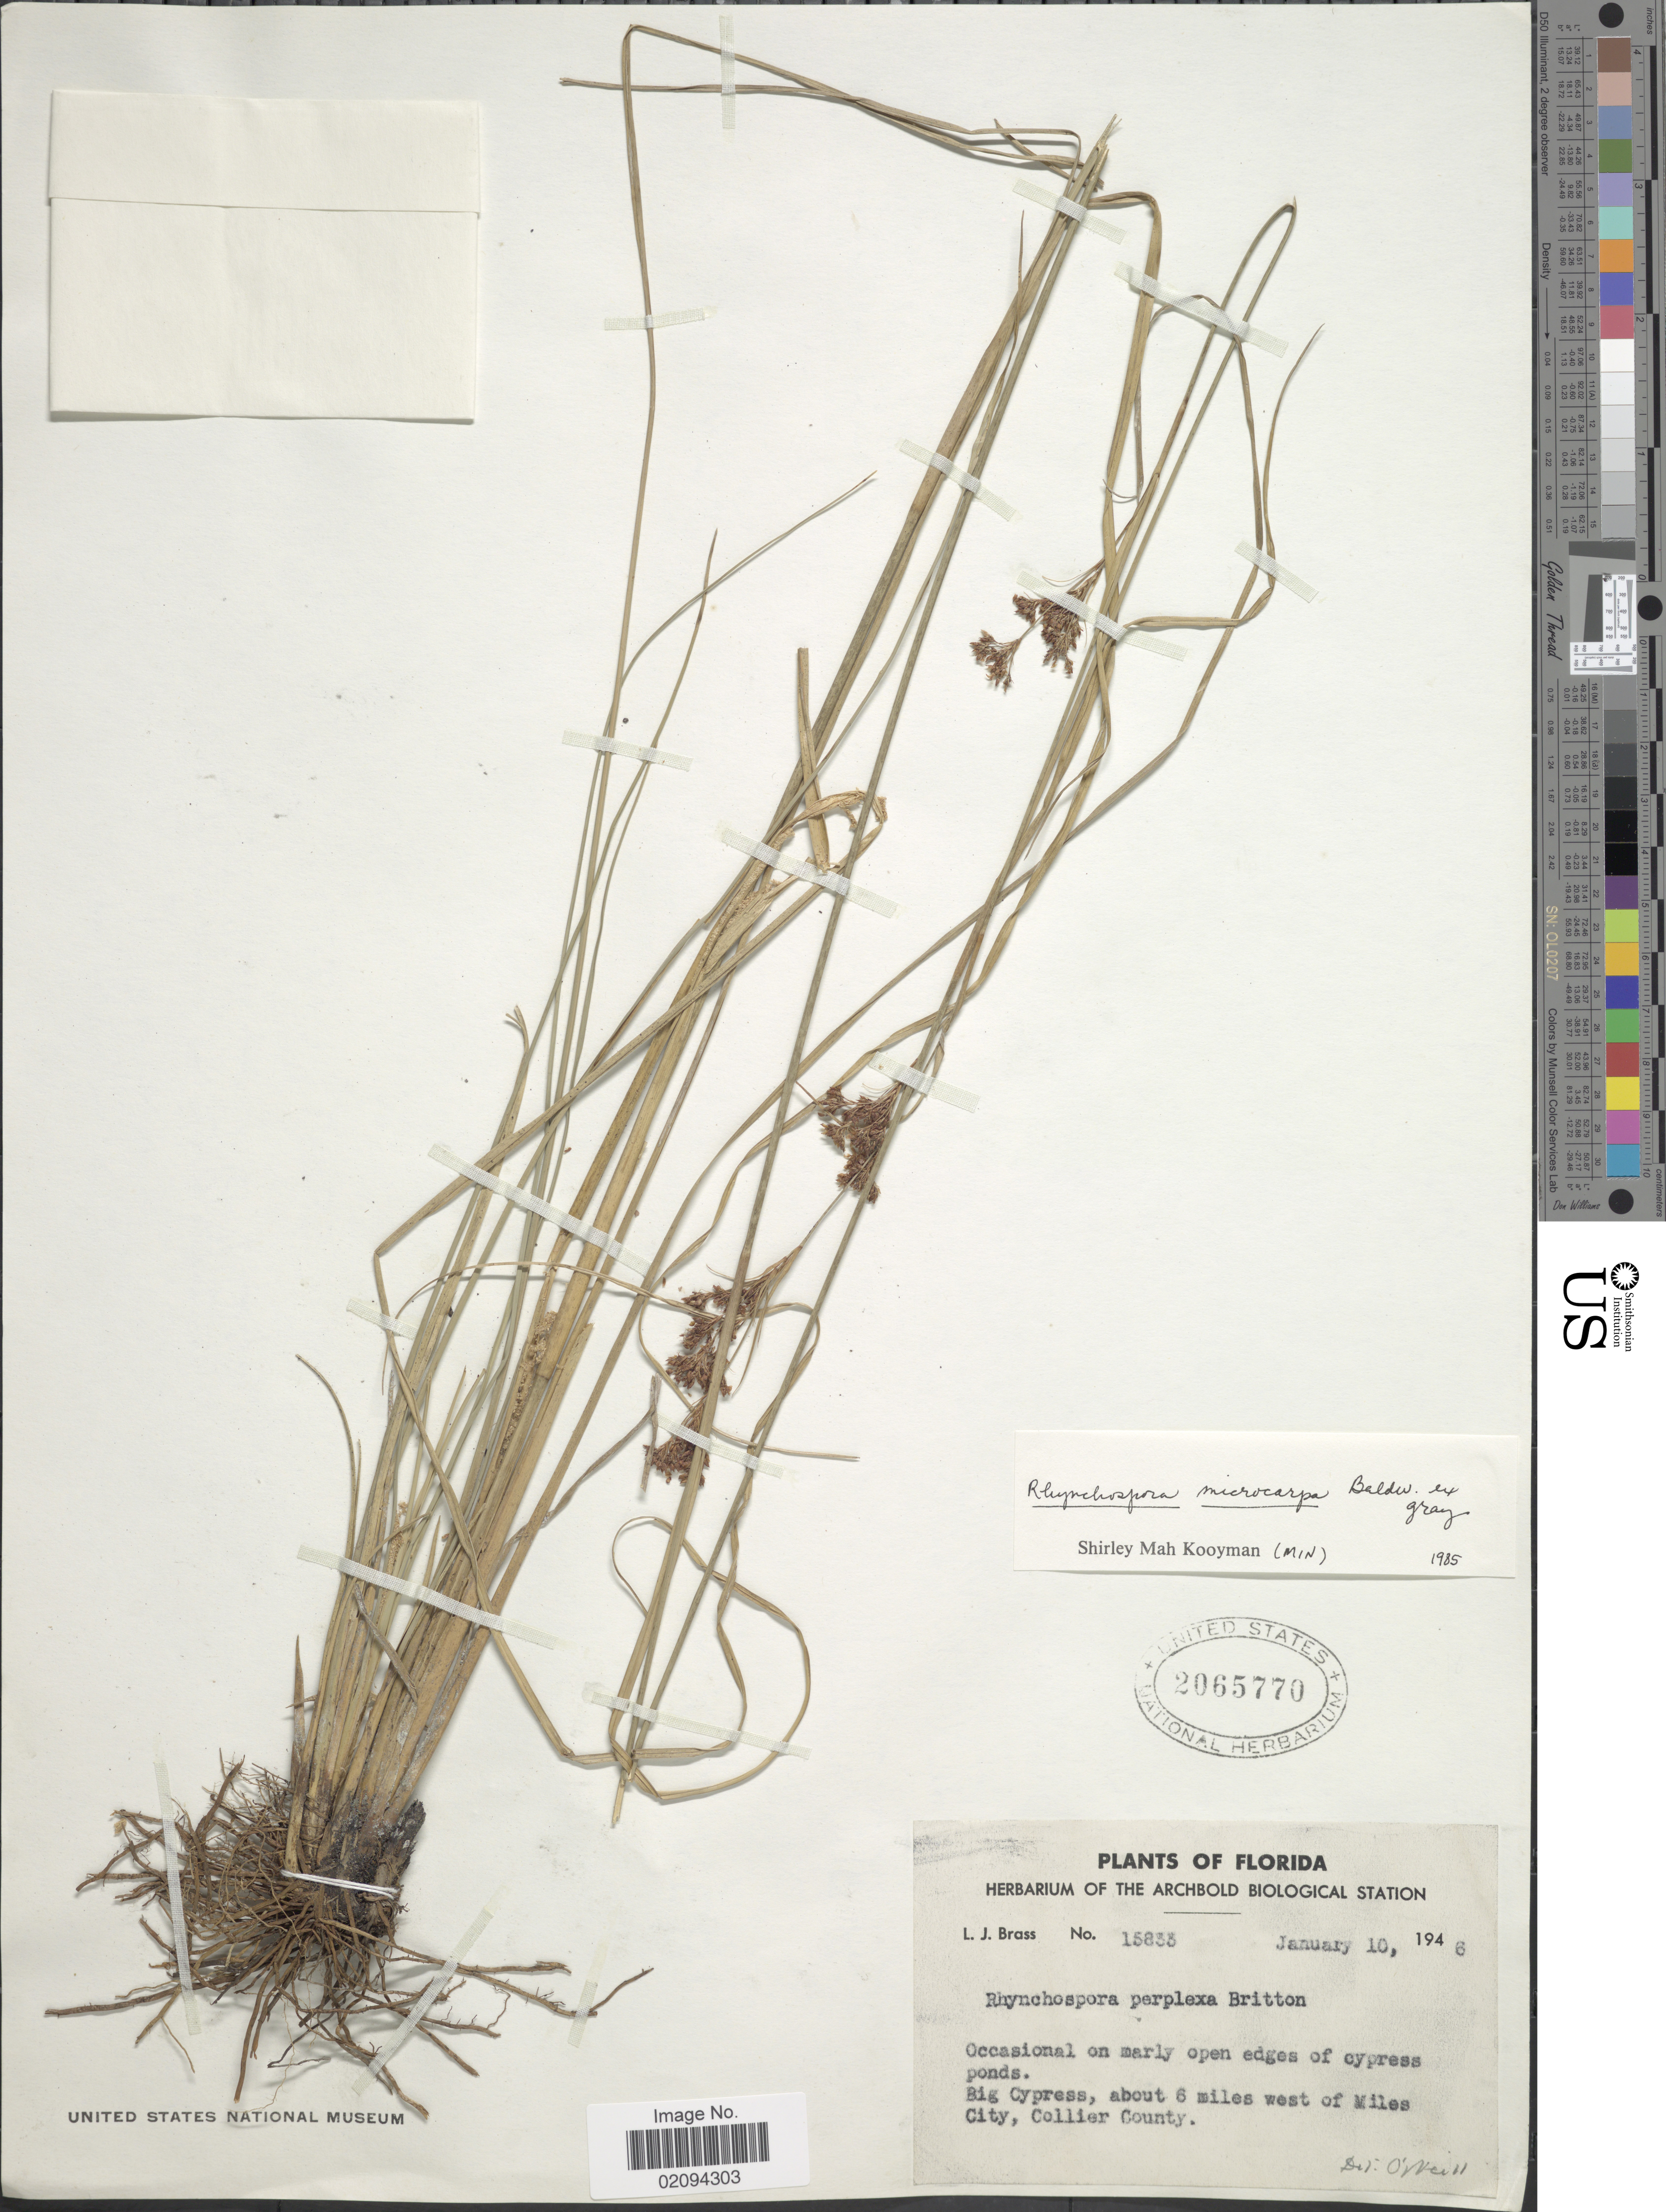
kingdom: Plantae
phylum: Tracheophyta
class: Liliopsida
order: Poales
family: Cyperaceae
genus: Rhynchospora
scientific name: Rhynchospora microcarpa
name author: Baldwin ex A. Gray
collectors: L. J. Brass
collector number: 15833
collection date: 1946-01-10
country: United States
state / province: Florida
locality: Big Cypress, about 6 miles west of Miles City, Collier County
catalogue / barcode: US 2065770